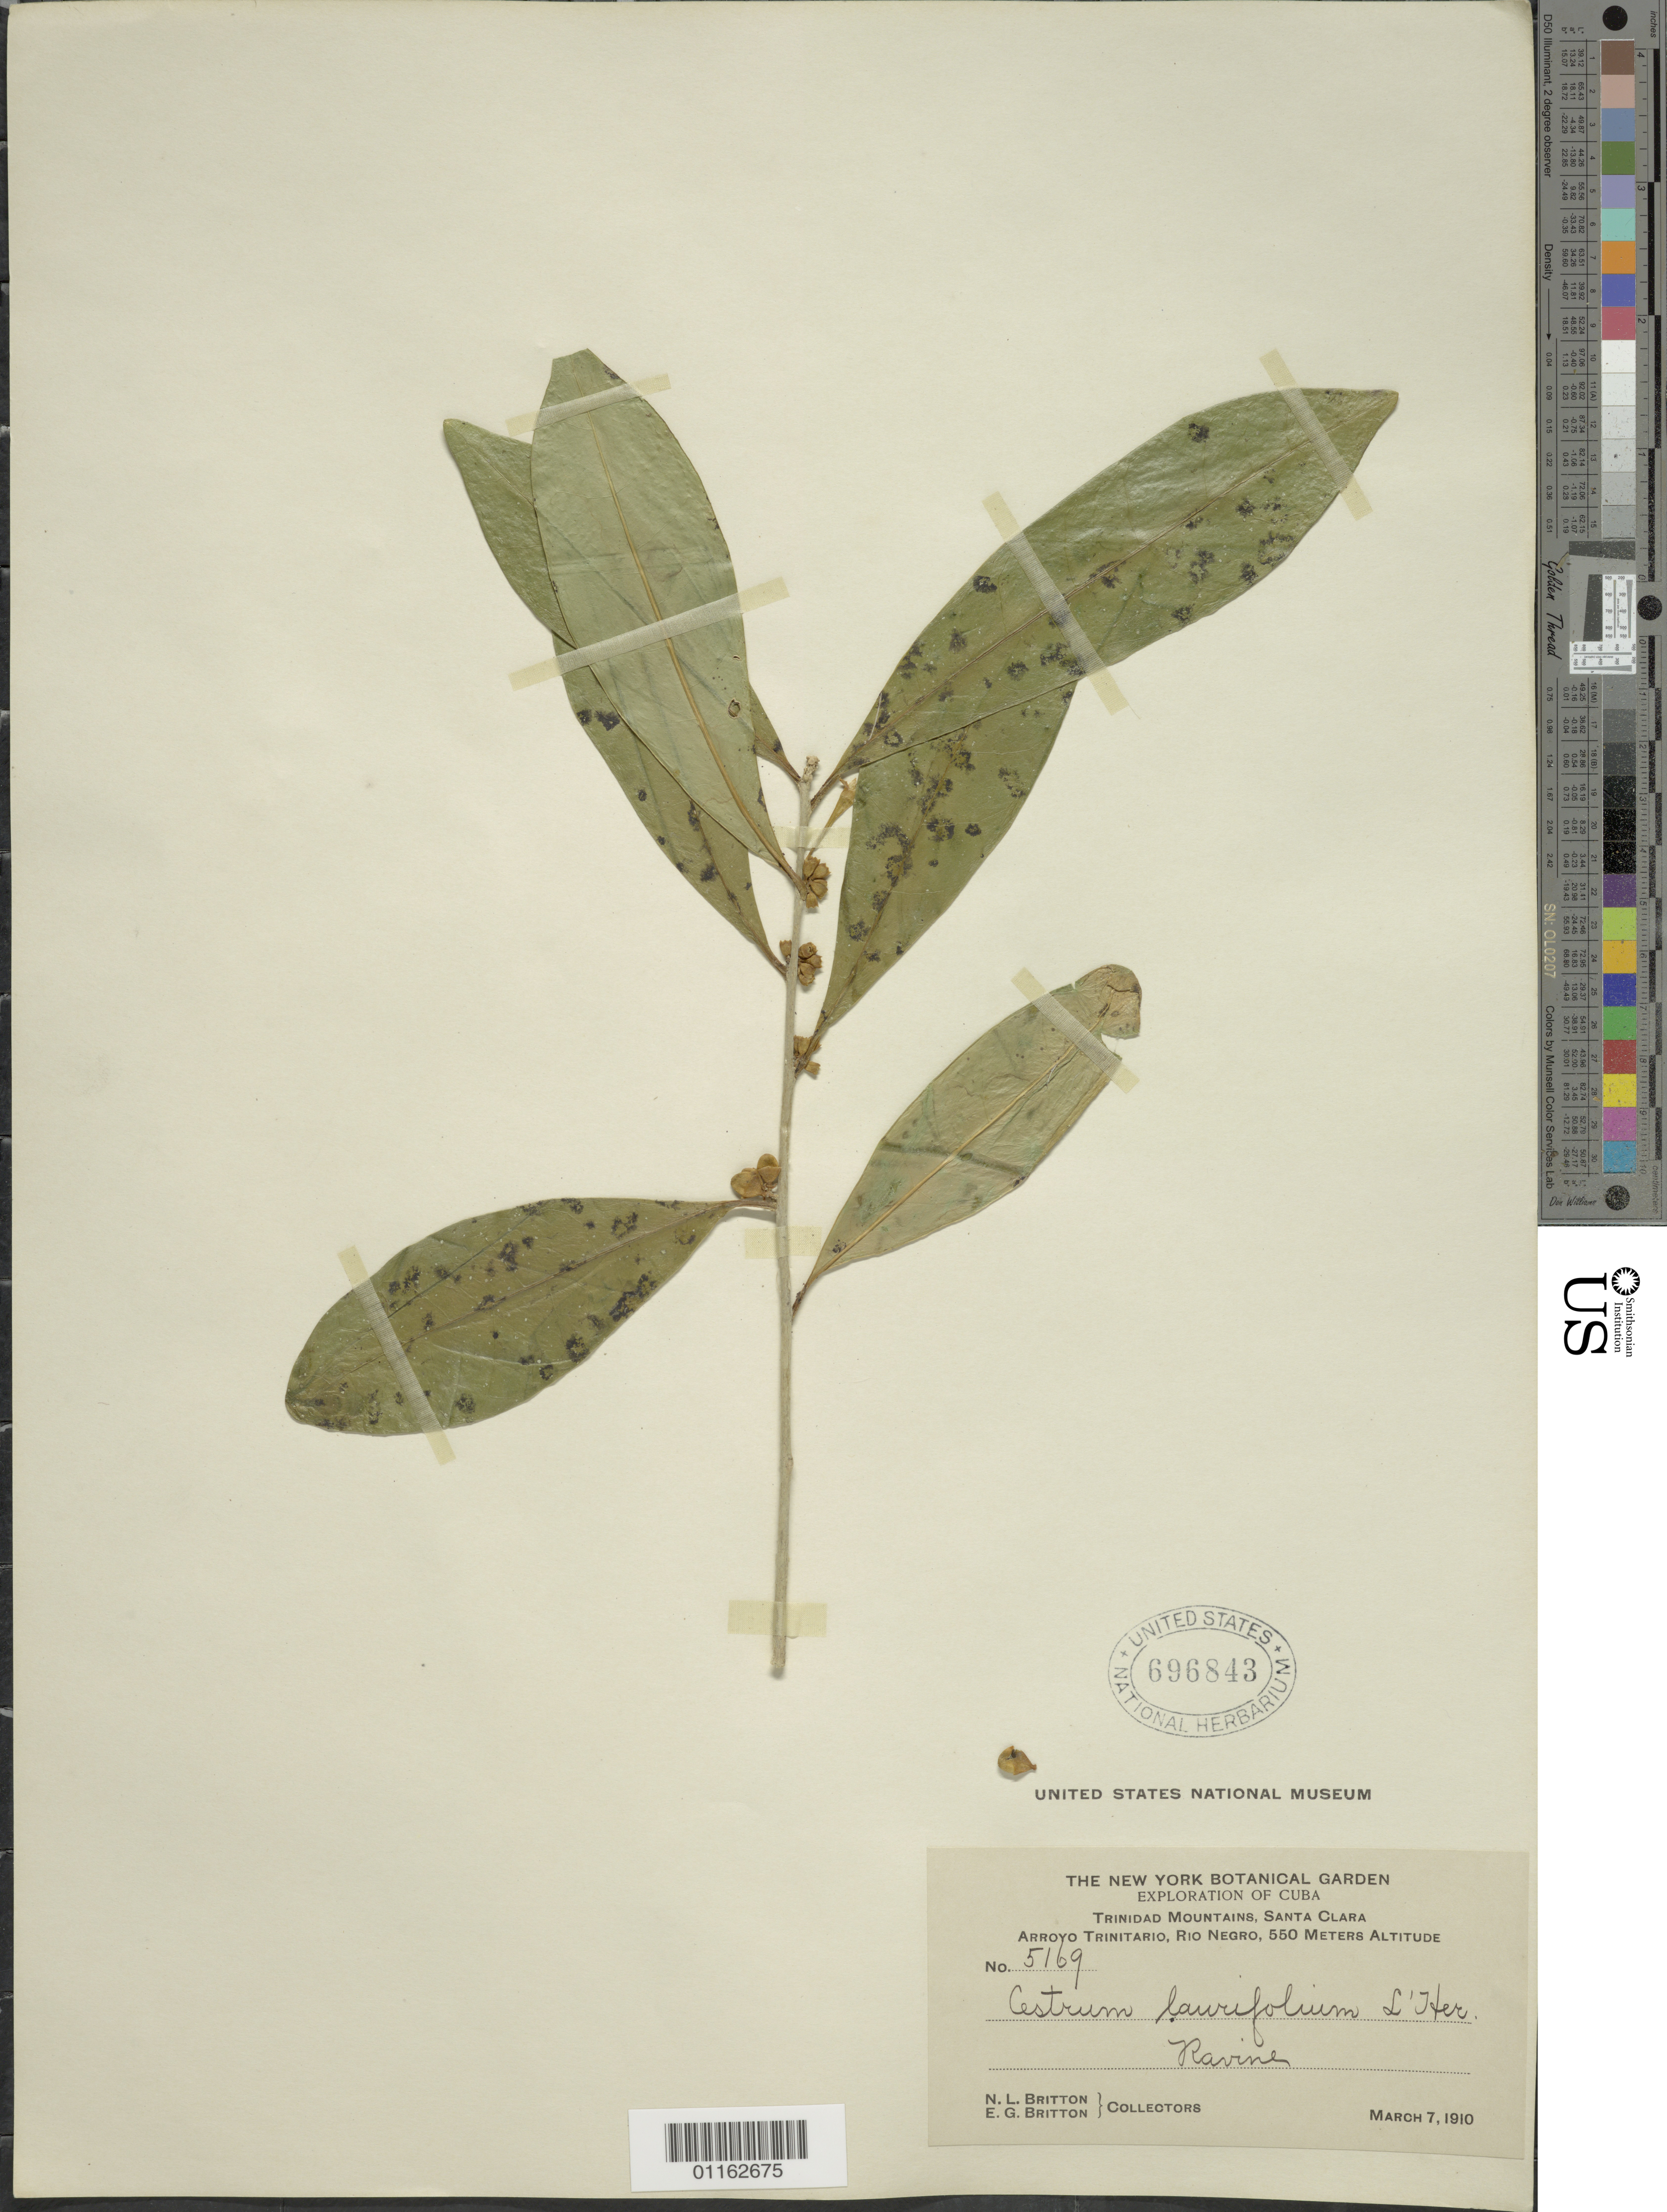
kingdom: Plantae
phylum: Tracheophyta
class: Magnoliopsida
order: Solanales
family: Solanaceae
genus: Cestrum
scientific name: Cestrum laurifolium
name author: L'Hér.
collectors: N. Britton & E. G. Britton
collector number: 5169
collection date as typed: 07 Mar 1910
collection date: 1910-03-07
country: Cuba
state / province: Villa Clara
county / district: Santa Clara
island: Cuba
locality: Trinidad Mountains, Arryo Trinitario, Rio Negro.; ravine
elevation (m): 550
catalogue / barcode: US 696843